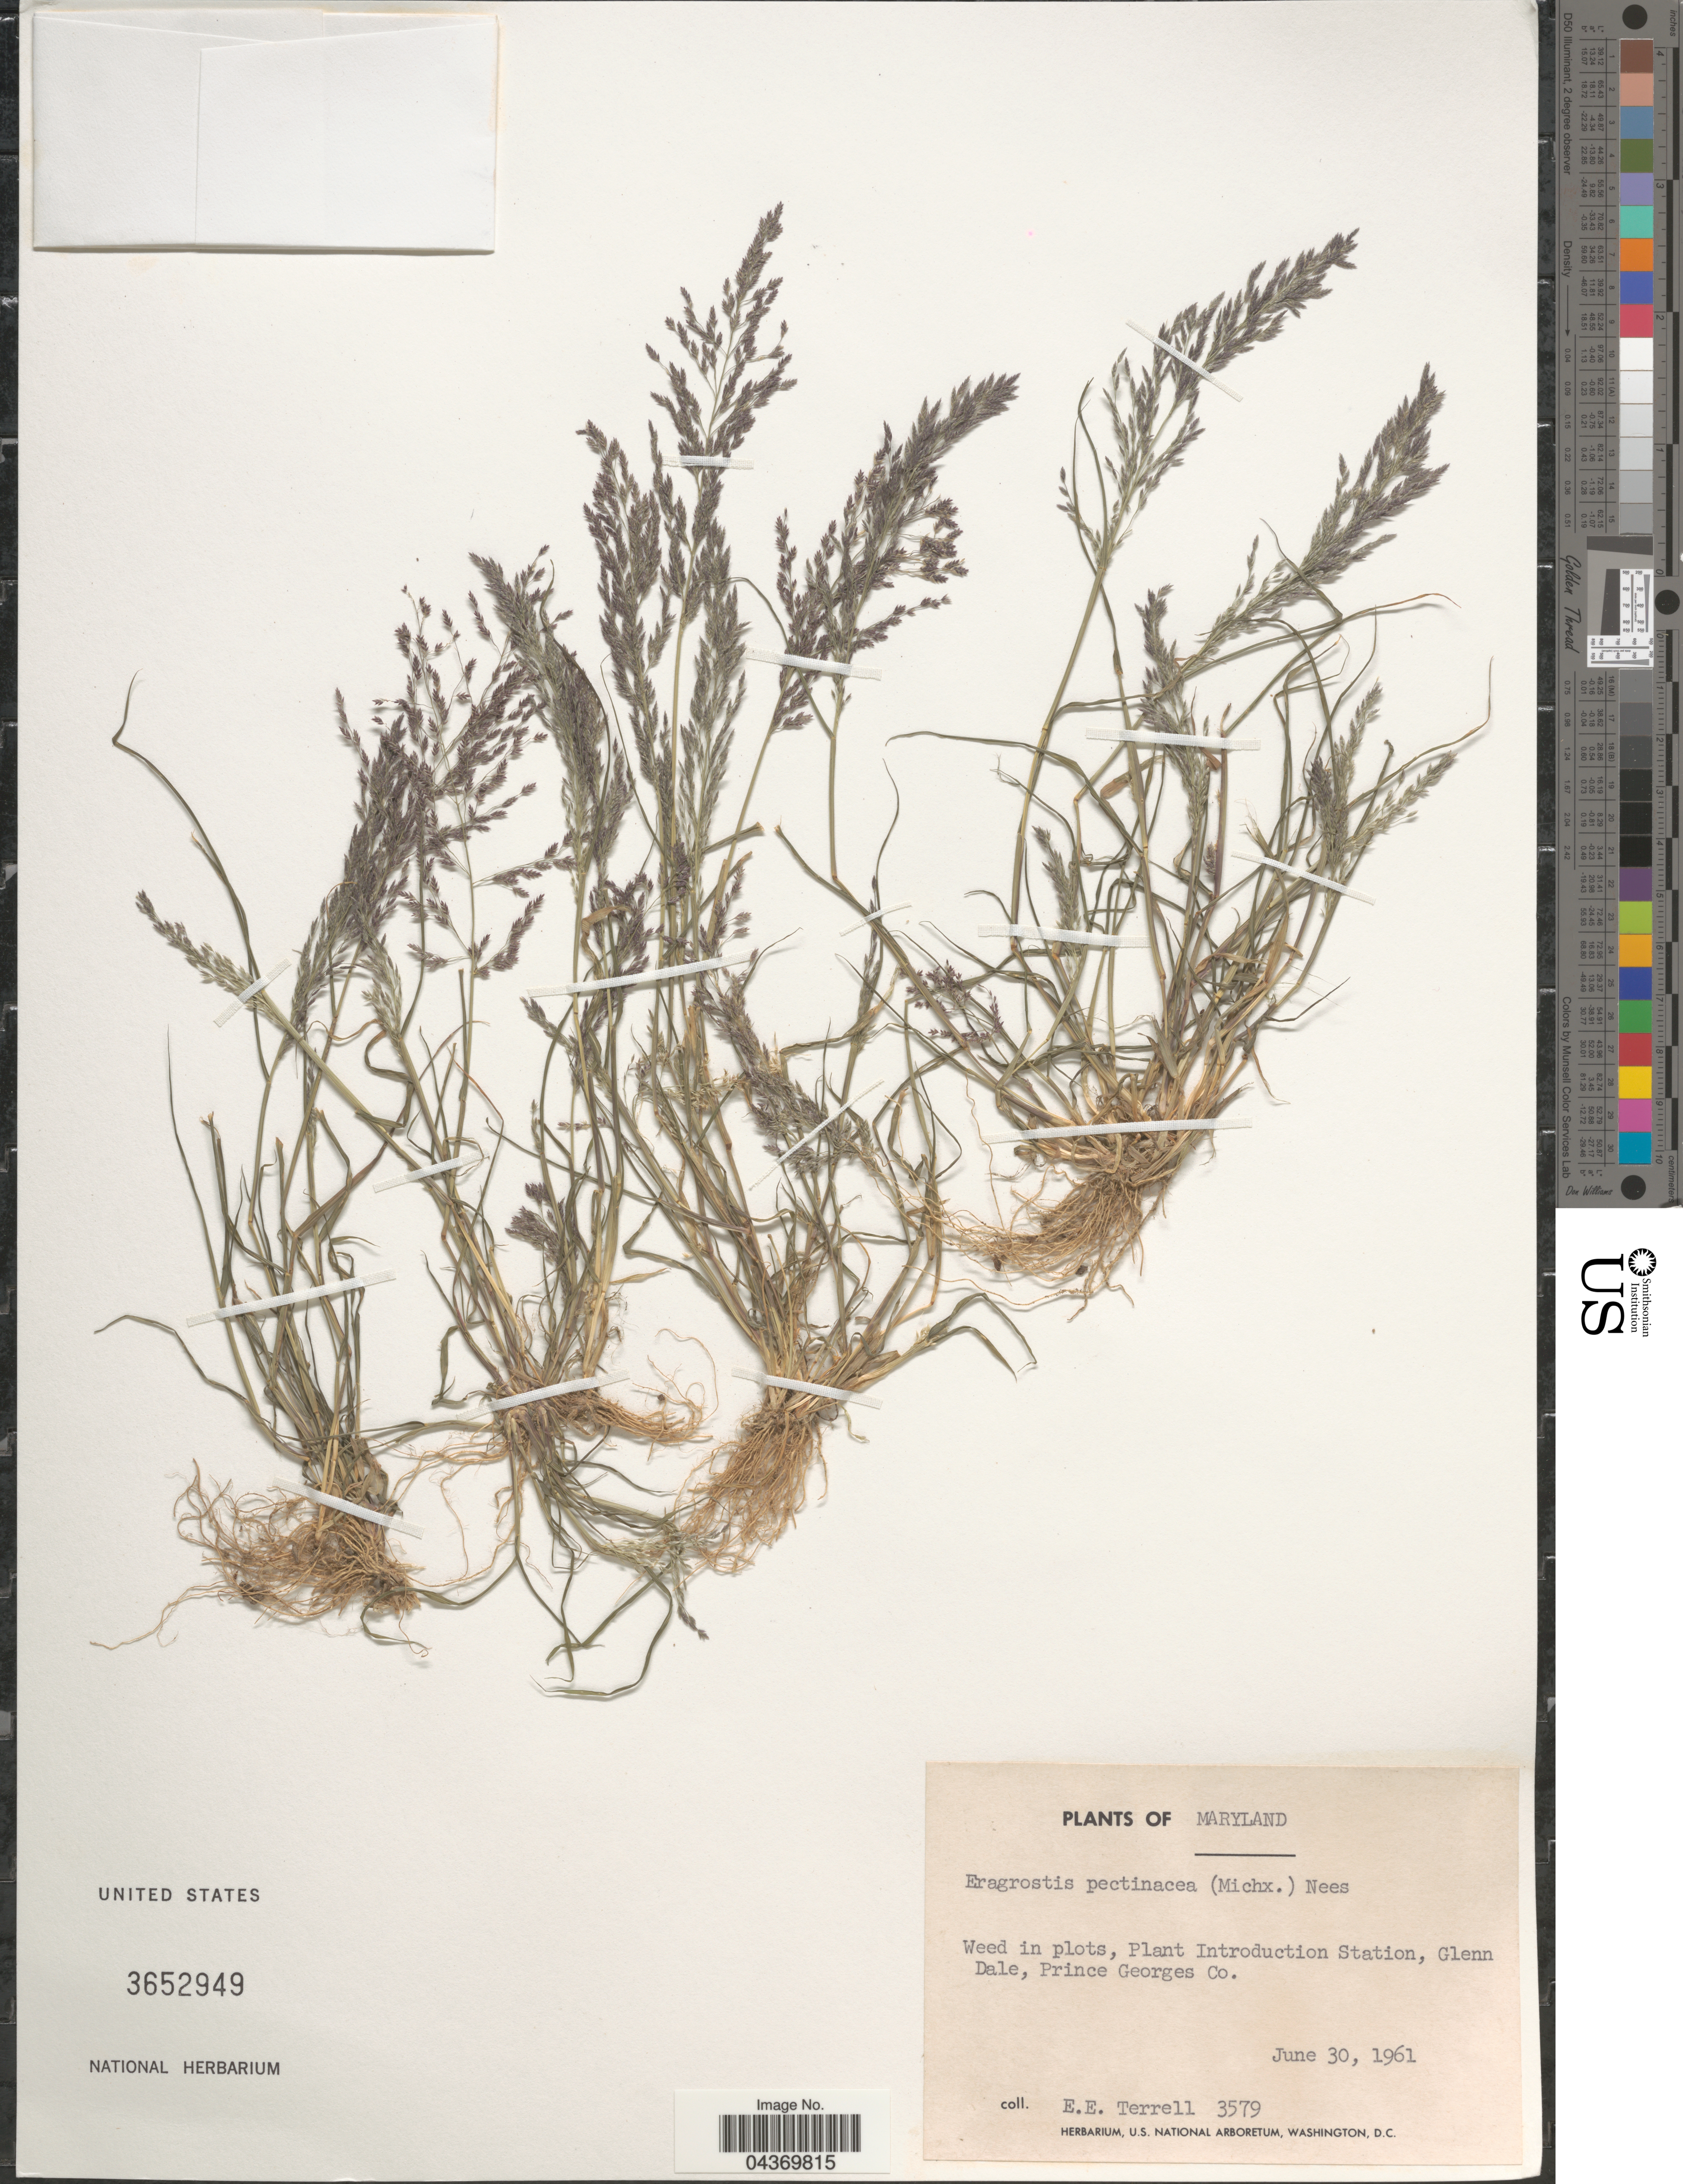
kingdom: Plantae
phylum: Tracheophyta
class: Liliopsida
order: Poales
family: Poaceae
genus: Eragrostis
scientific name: Eragrostis pectinacea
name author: (Michx.) Nees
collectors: E. E. Terrell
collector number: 3579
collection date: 1961-06-30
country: United States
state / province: Maryland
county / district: Prince George's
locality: Weed in plots, Plant Introduction Station, Glenn Dale, Prince Georges Co.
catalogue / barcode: US 3652949